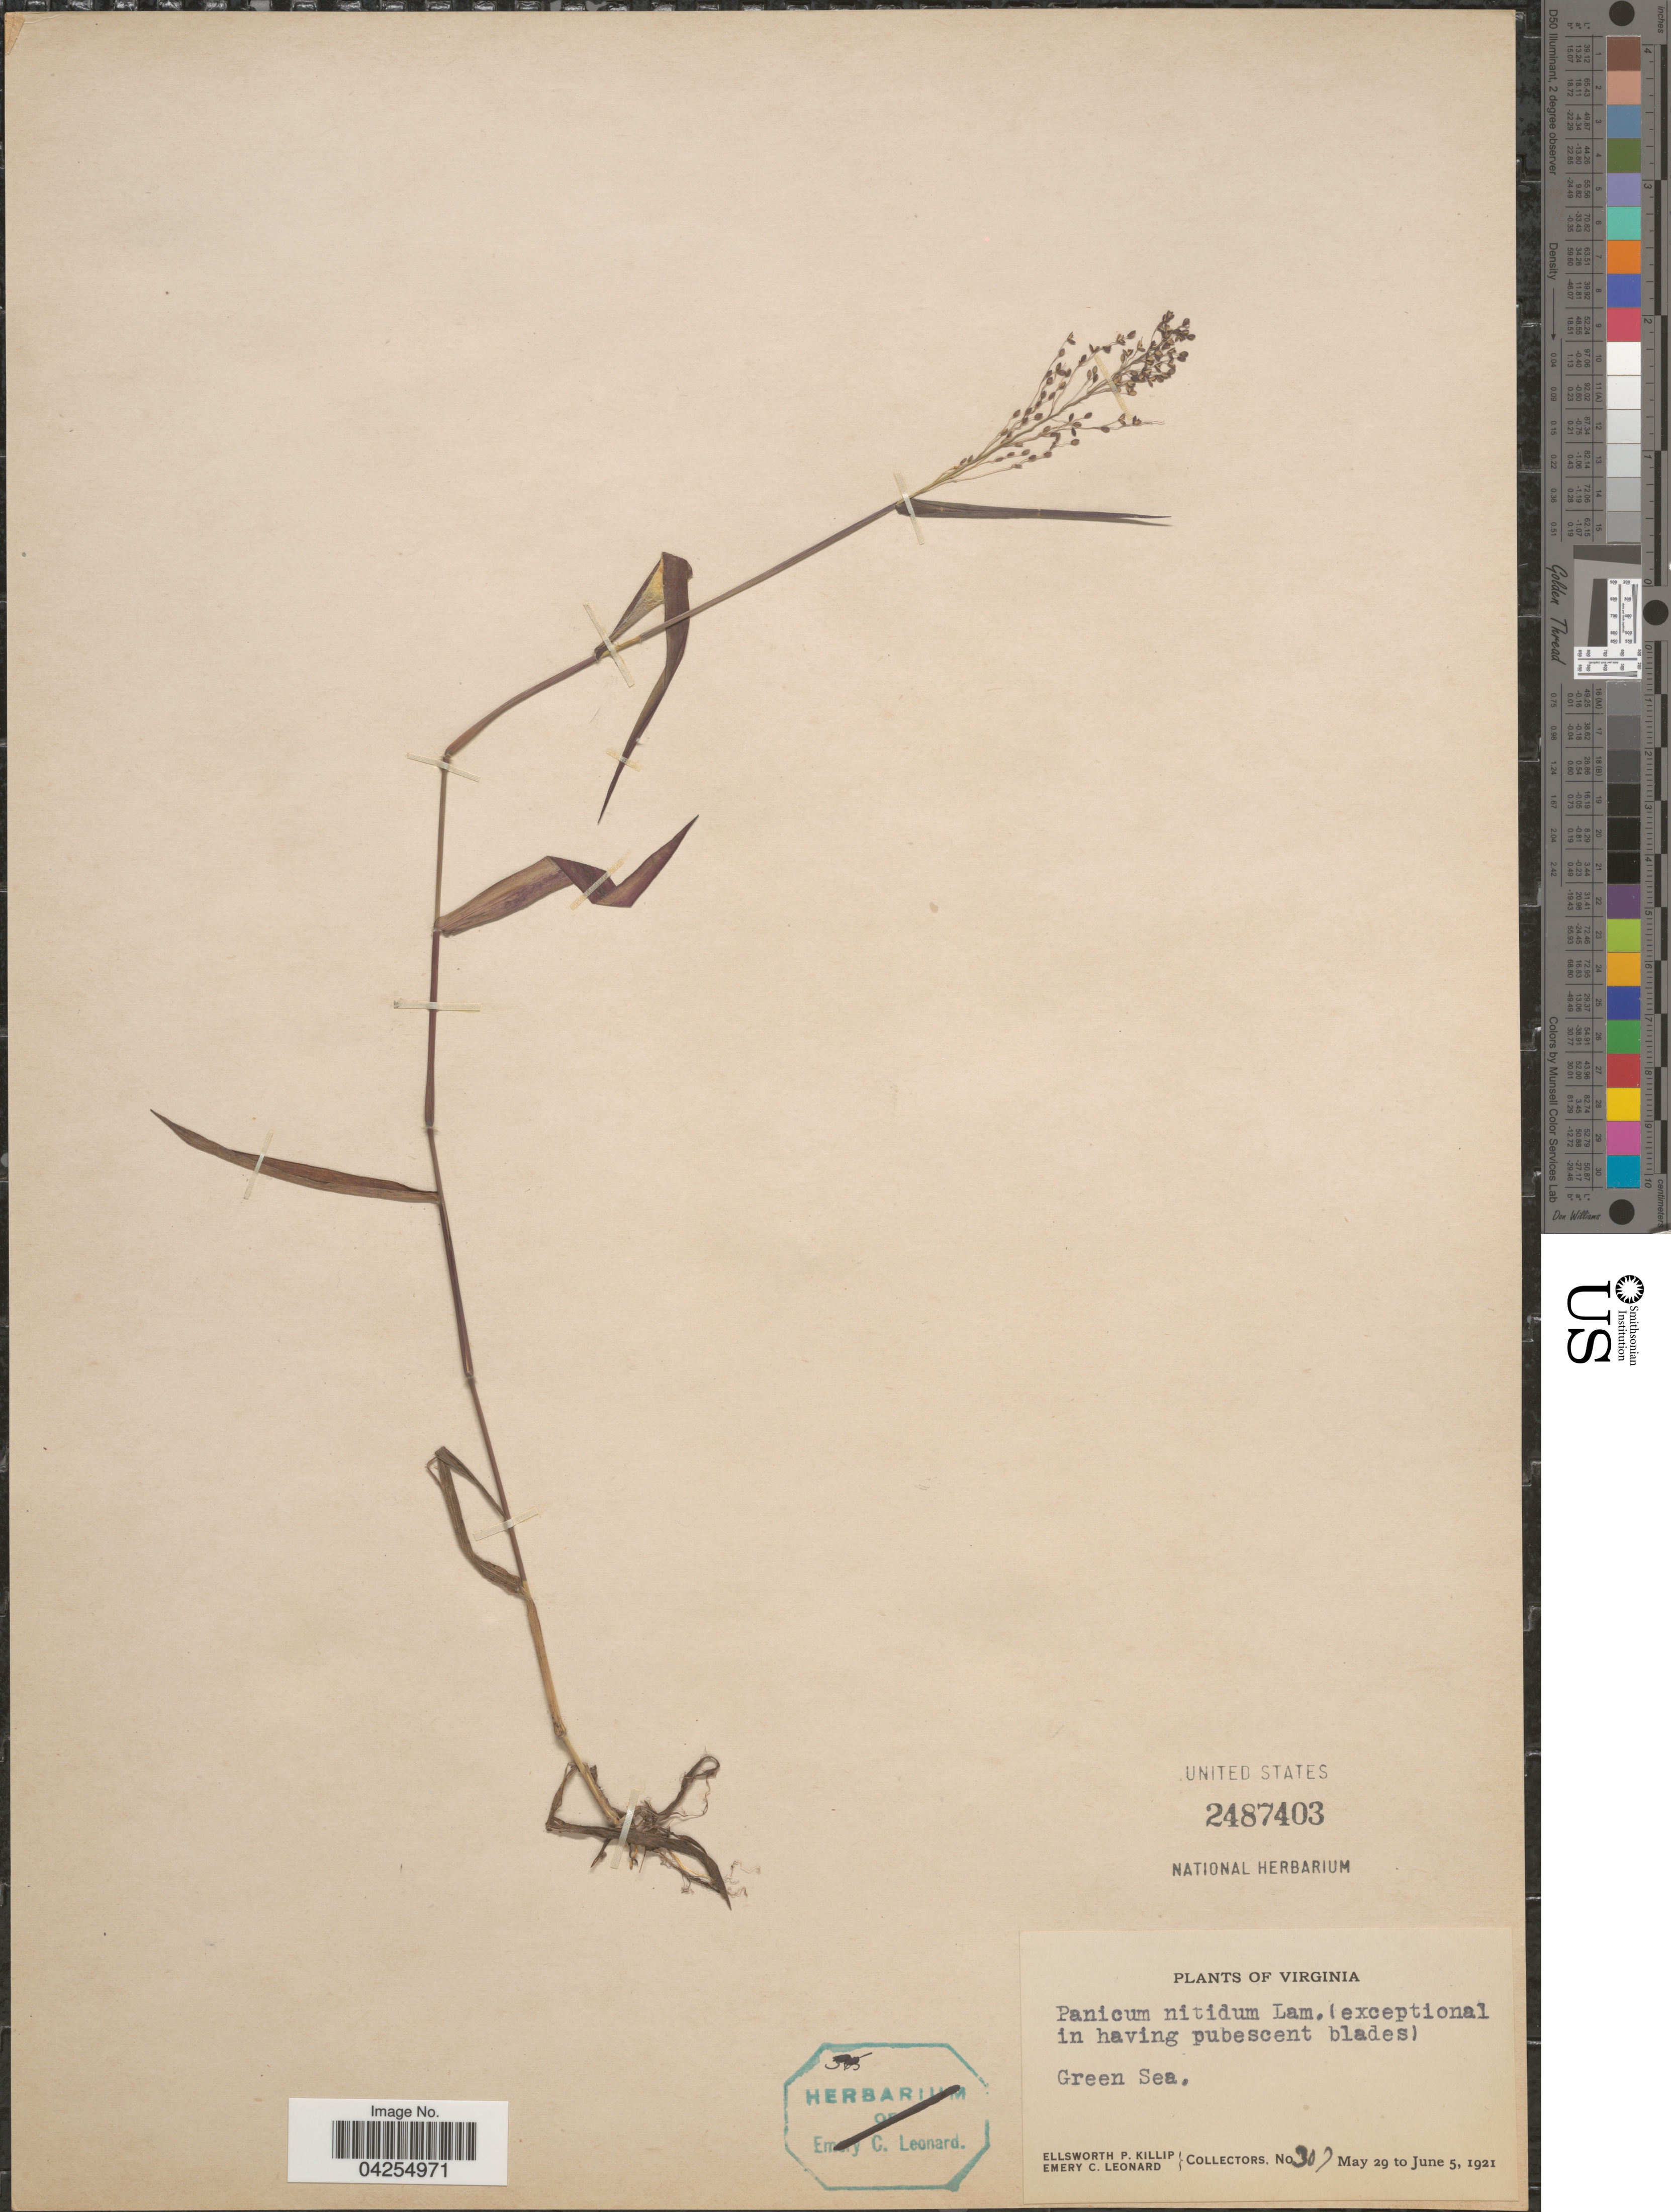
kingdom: Plantae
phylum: Tracheophyta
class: Liliopsida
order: Poales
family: Poaceae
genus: Dichanthelium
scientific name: Dichanthelium dichotomum var. dichotomum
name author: (L.) Gould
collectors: E. P. Killip & E. C. Leonard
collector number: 307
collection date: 1921-05-29/1921-06-05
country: United States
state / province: Virginia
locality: Green Sea.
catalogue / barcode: US 2487403